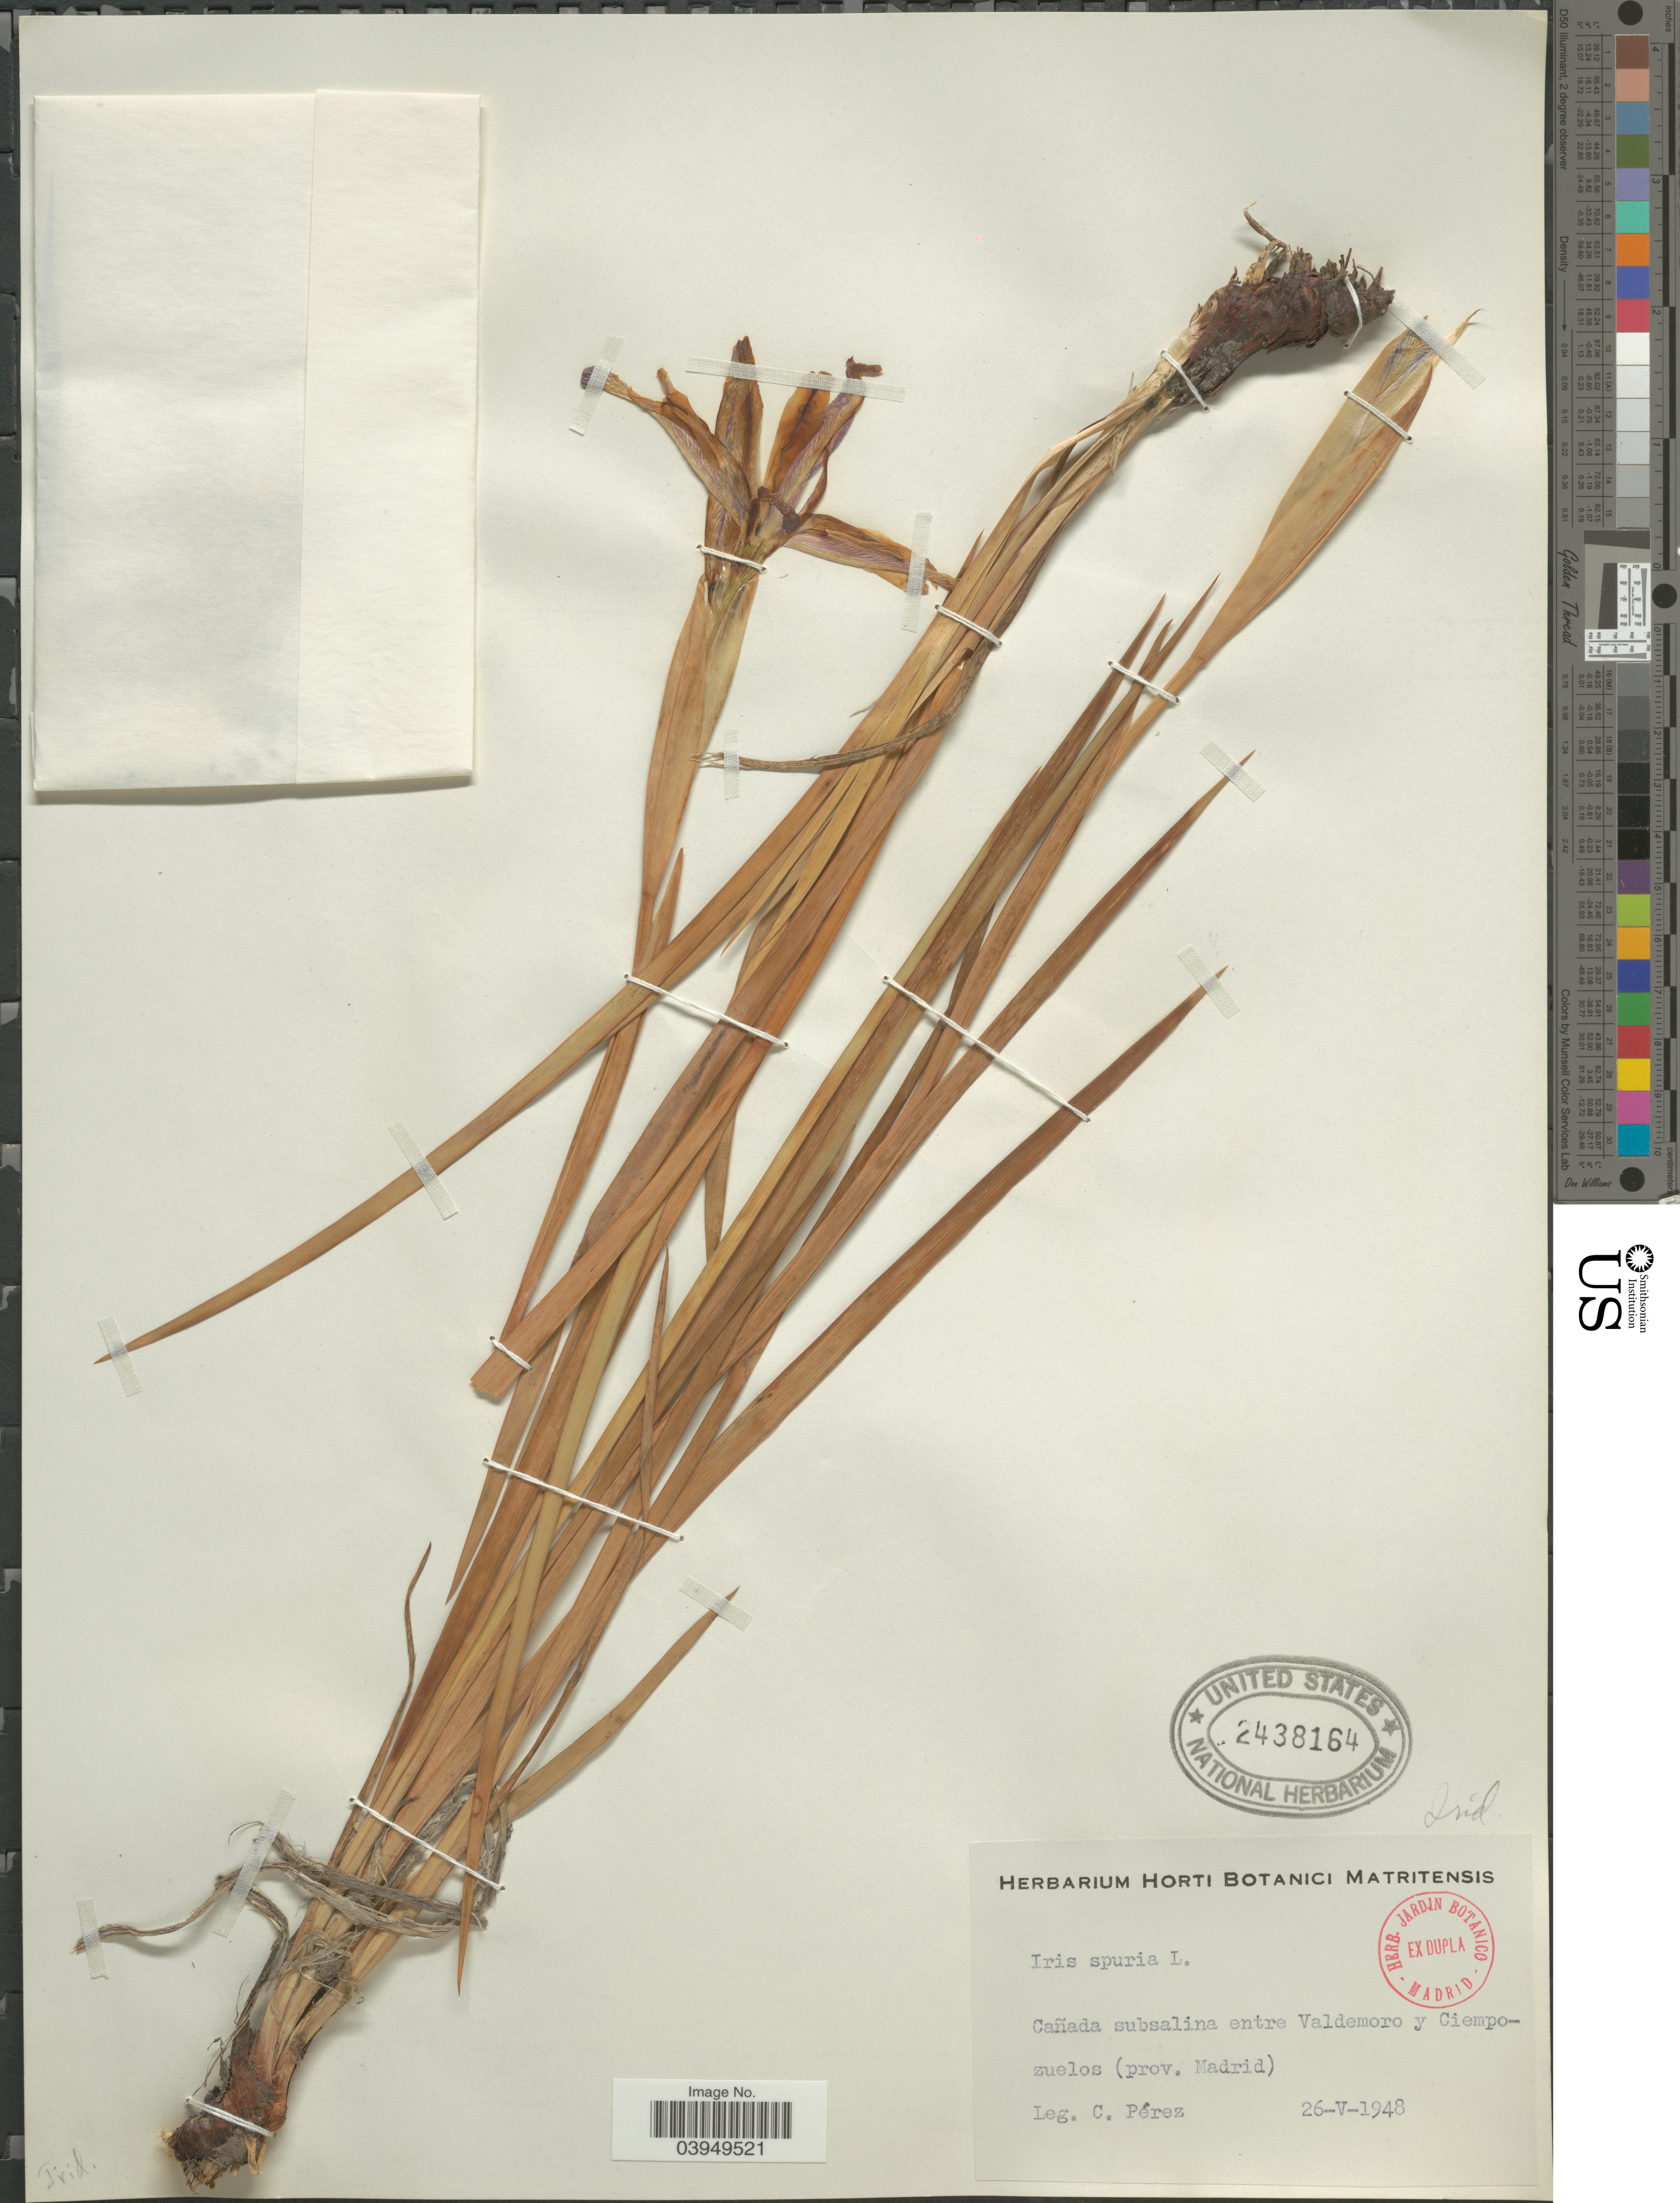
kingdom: Plantae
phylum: Tracheophyta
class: Liliopsida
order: Asparagales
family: Iridaceae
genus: Iris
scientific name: Iris spuria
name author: L.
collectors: C. Perez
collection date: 1948-05-26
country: Spain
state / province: Madrid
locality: Cañada subsalina entre Valdemoro y Ciempozuelos.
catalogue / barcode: US 2438164